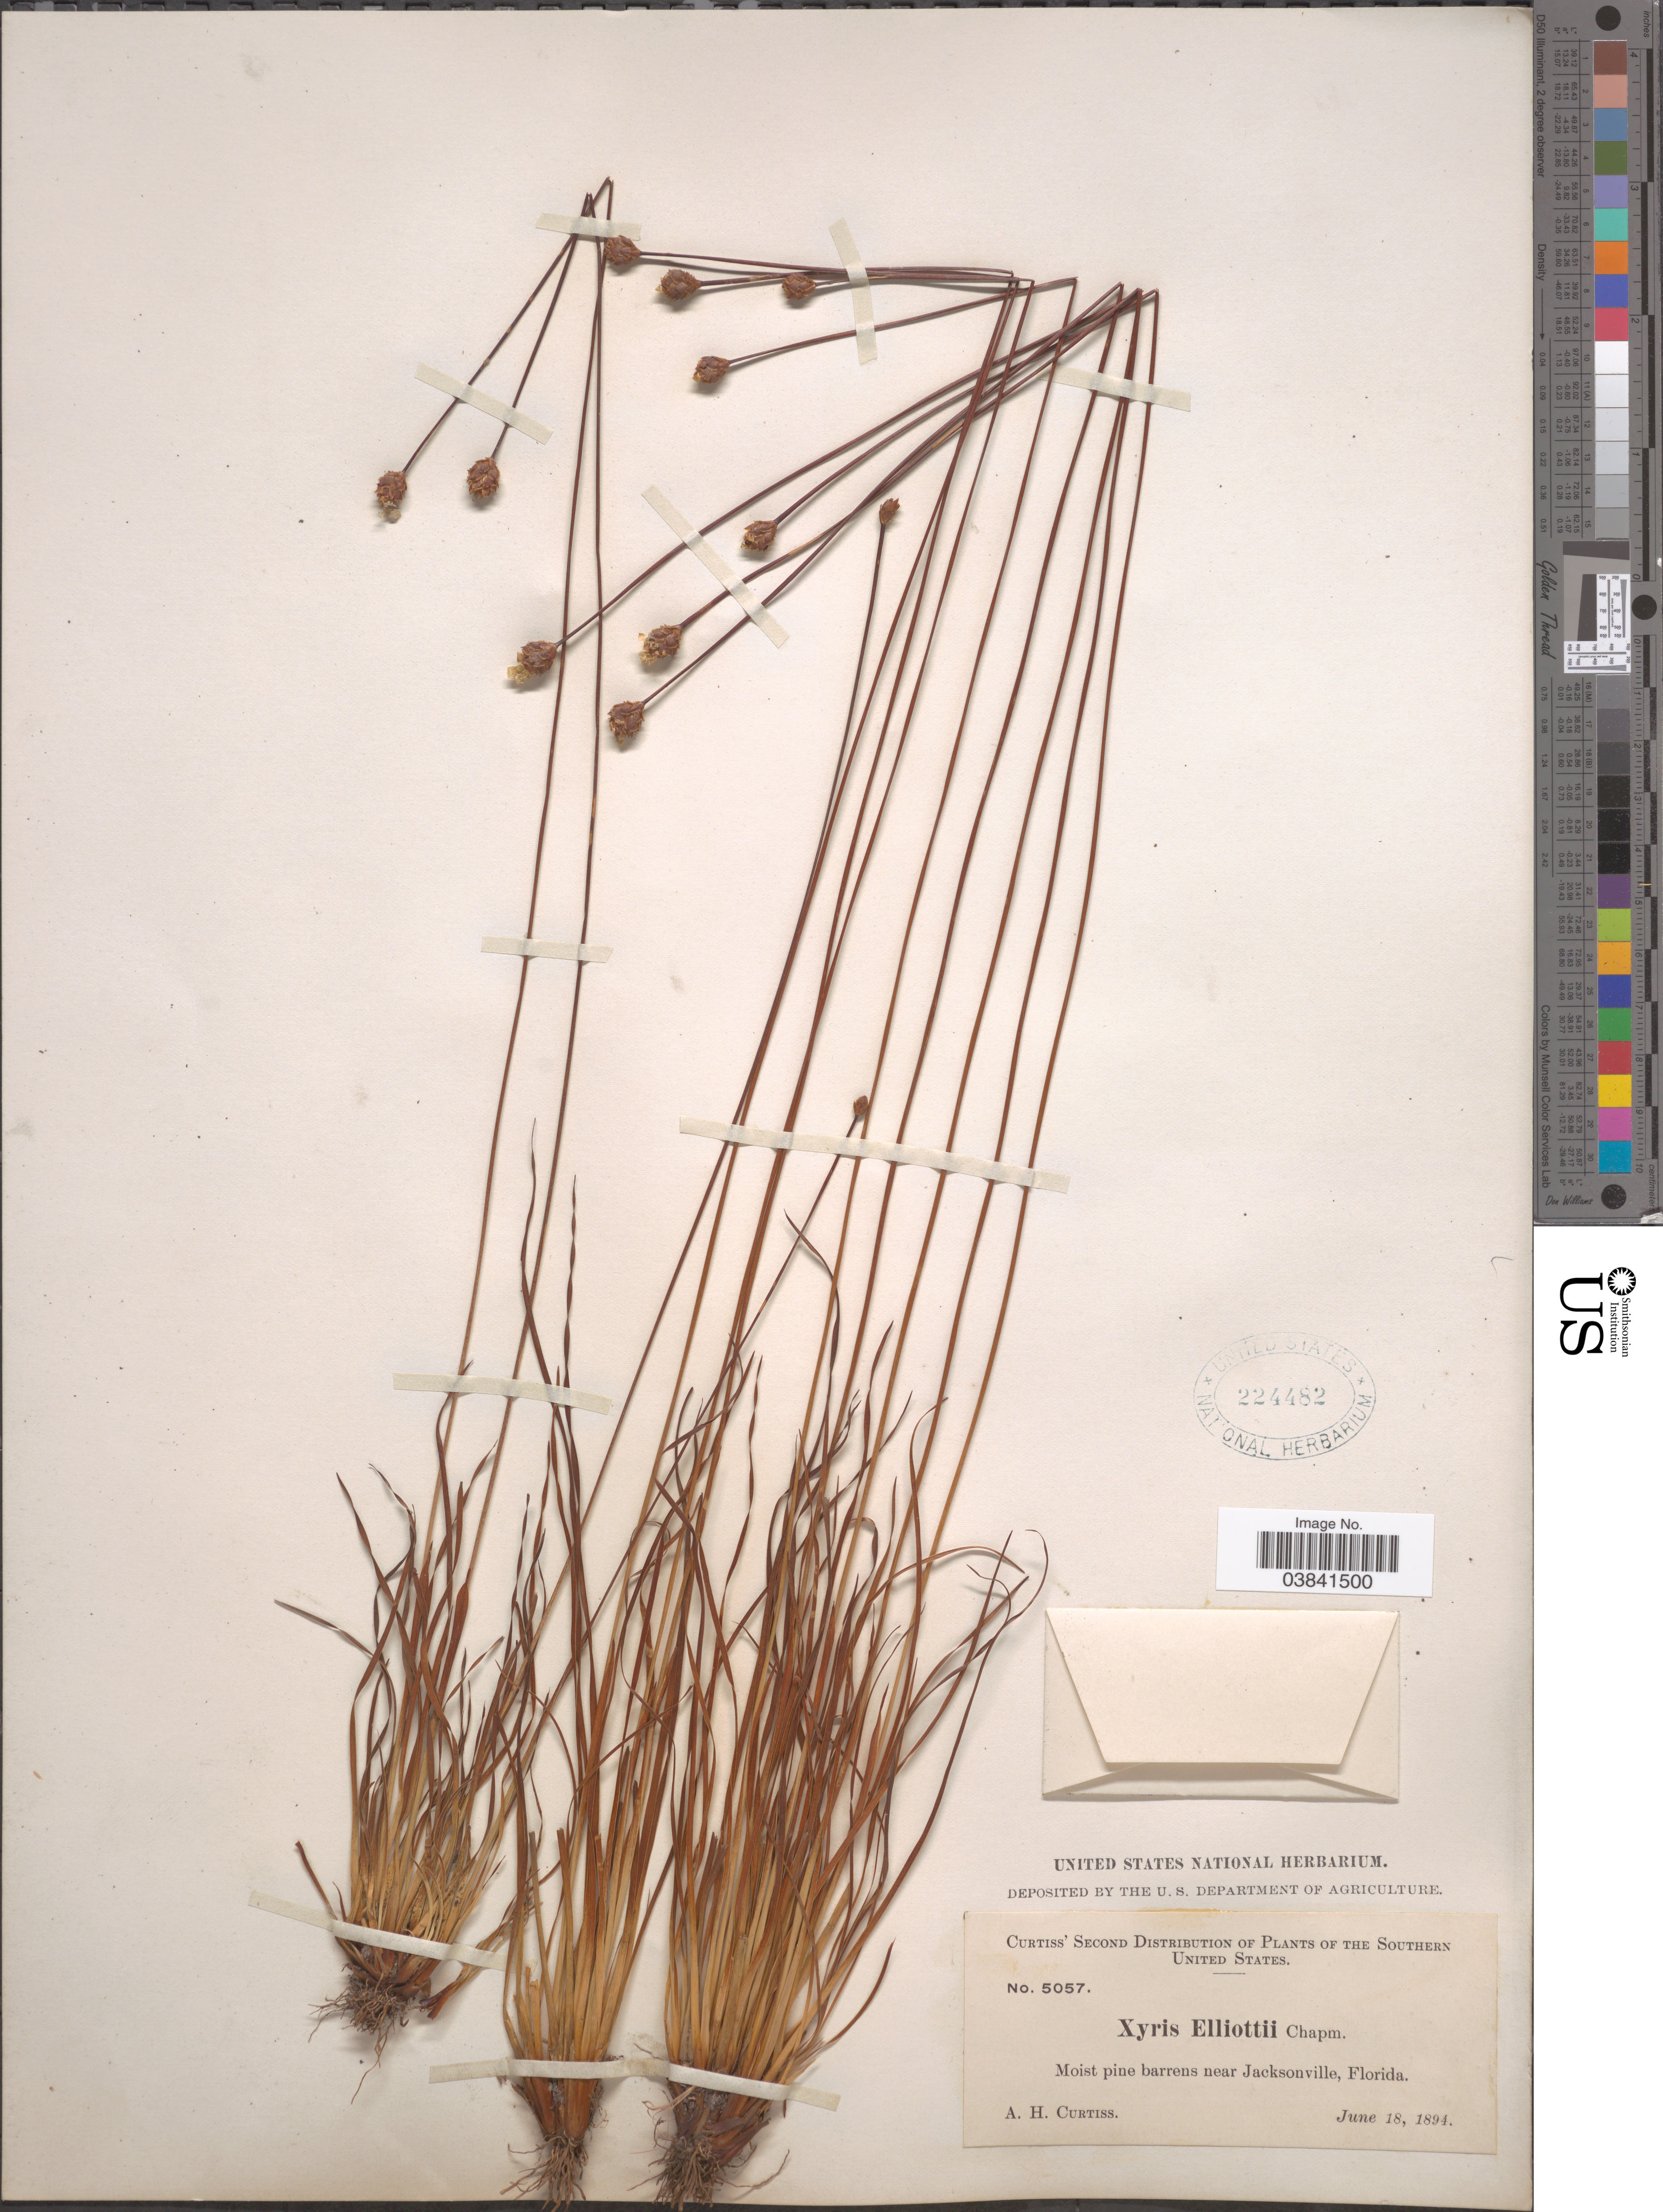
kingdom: Plantae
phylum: Tracheophyta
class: Liliopsida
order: Poales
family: Xyridaceae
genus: Xyris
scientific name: Xyris elliottii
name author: Chapm.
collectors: A. H. Curtiss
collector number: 5057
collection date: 1894-06-18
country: United States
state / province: Florida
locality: Southern United States. Moist pine barrens near Jacksonville.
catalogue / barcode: US 224482